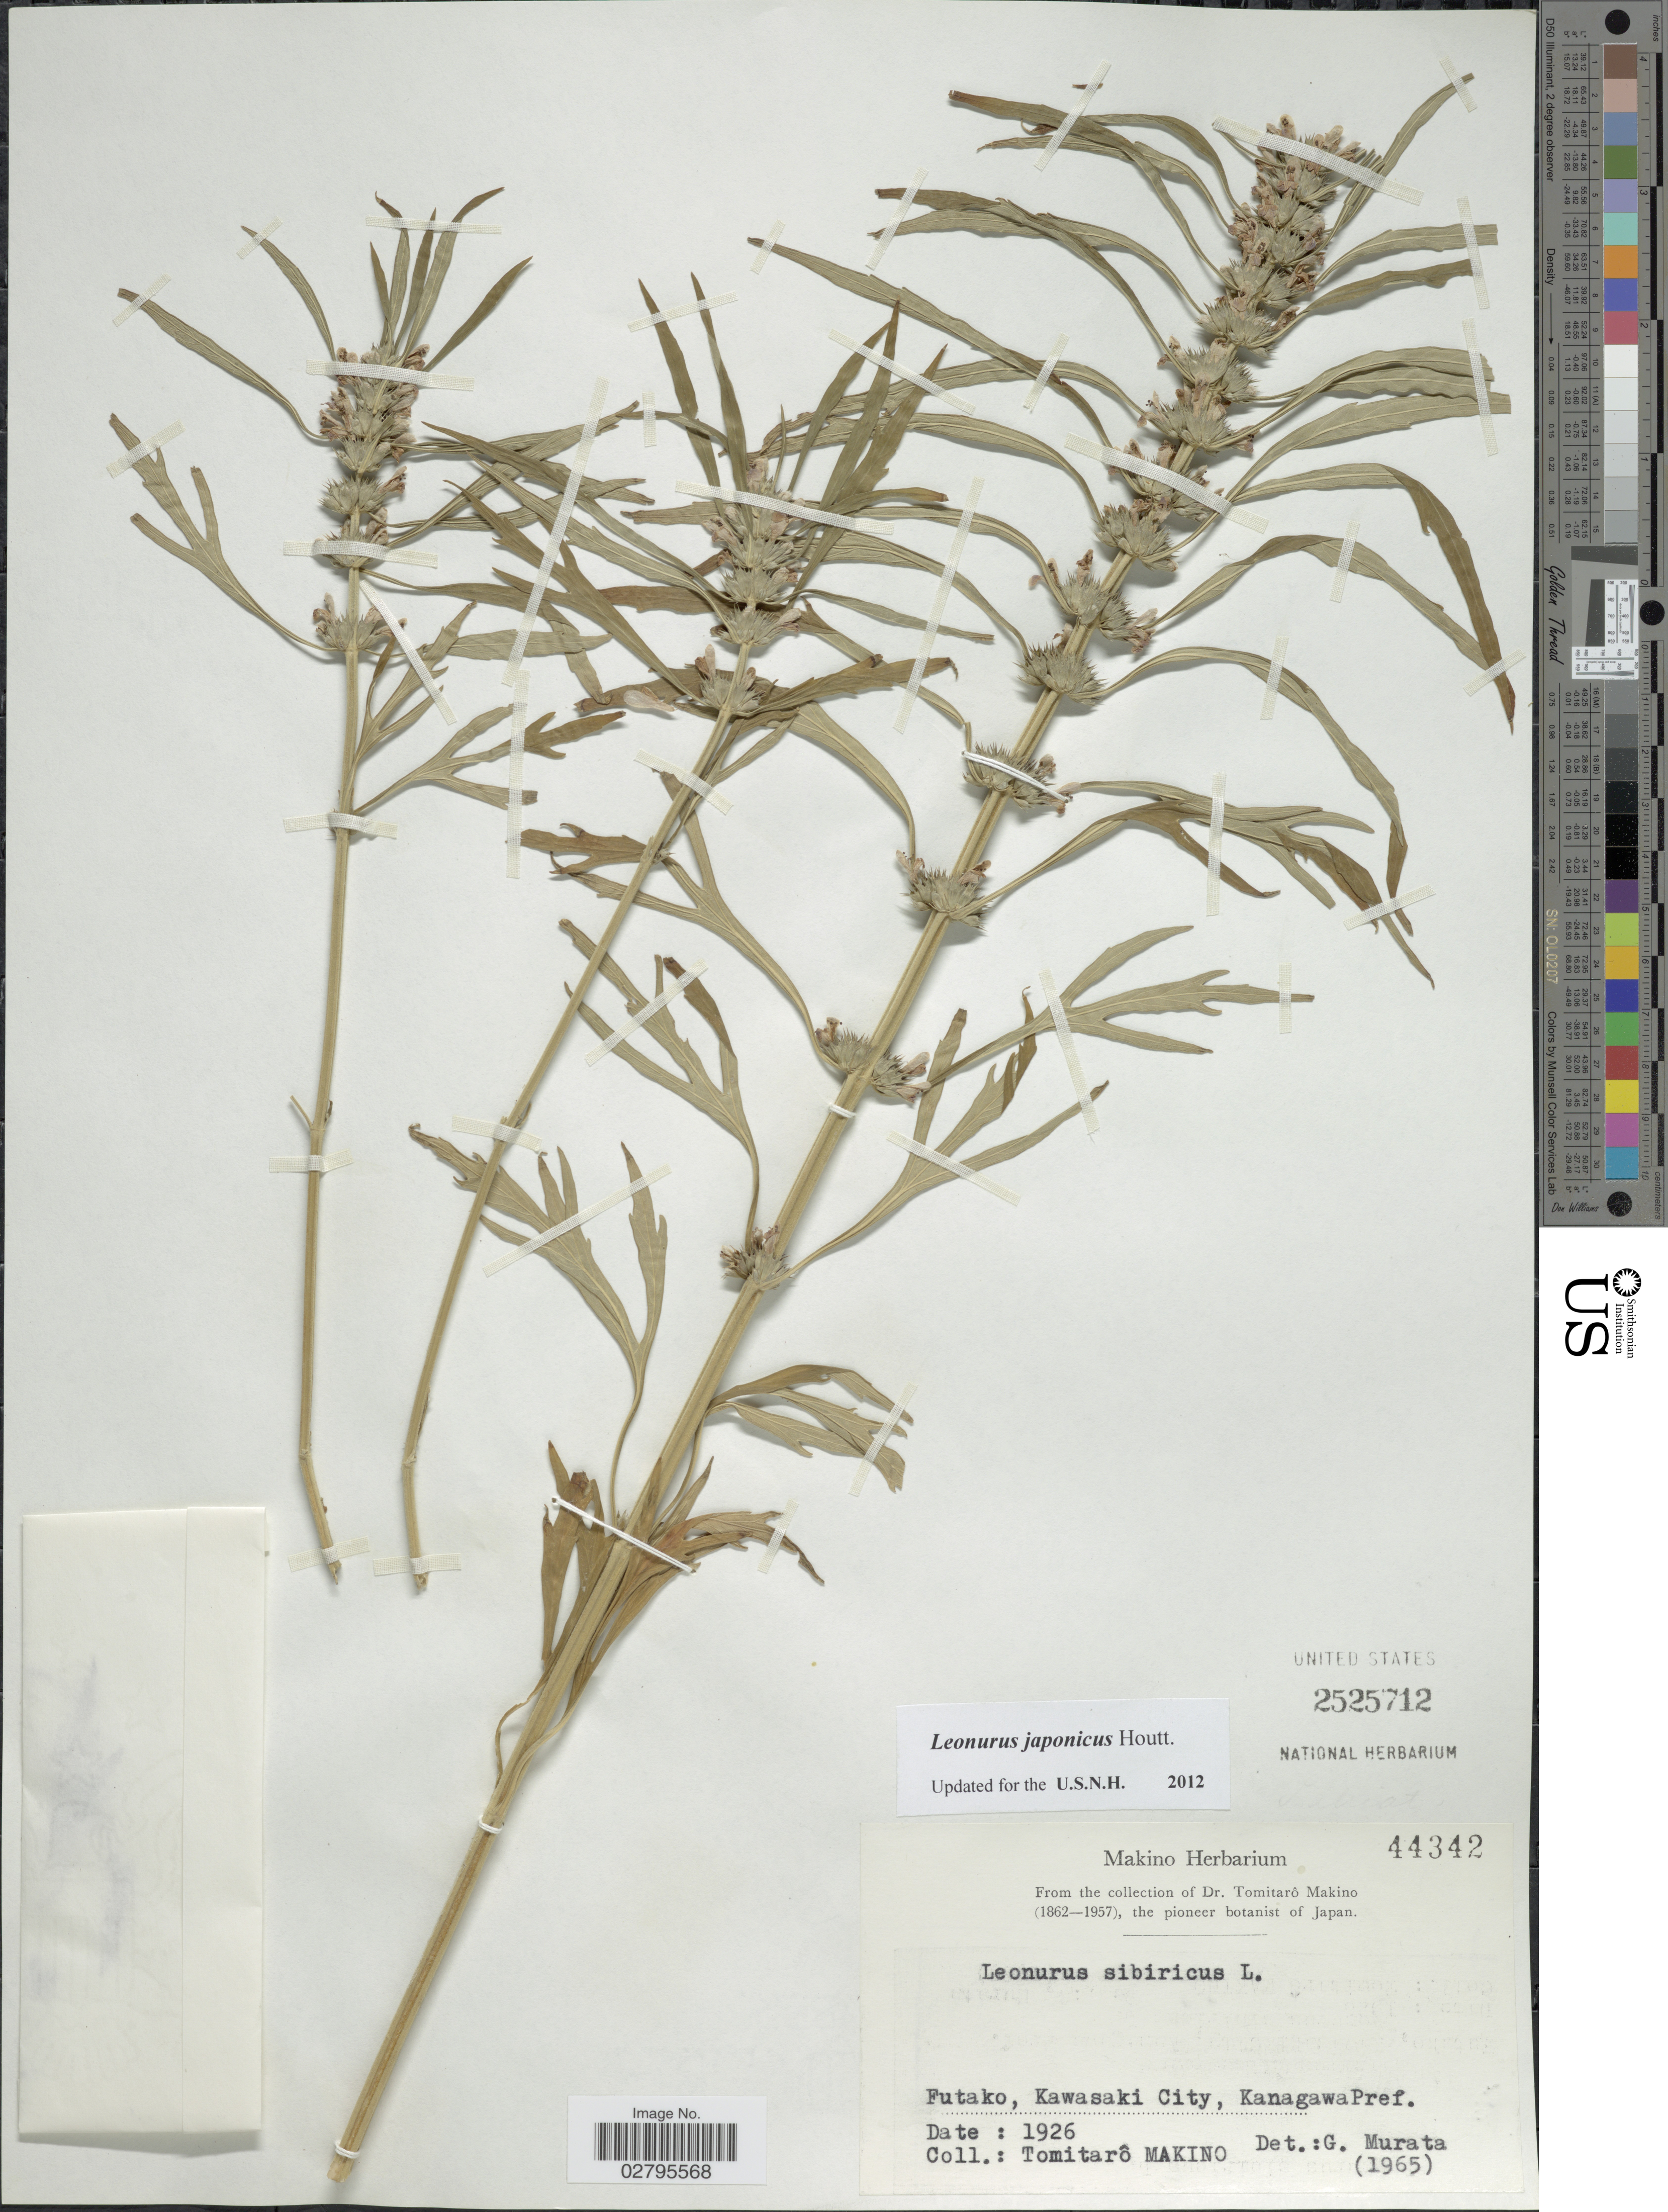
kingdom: Plantae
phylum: Tracheophyta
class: Magnoliopsida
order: Lamiales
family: Lamiaceae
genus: Leonurus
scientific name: Leonurus japonicus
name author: Houtt.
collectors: T. Makino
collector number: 44342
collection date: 1926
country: Japan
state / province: Kanagawa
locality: Futako, Kawasaki City, KanagawaPref.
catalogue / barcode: US 2525712